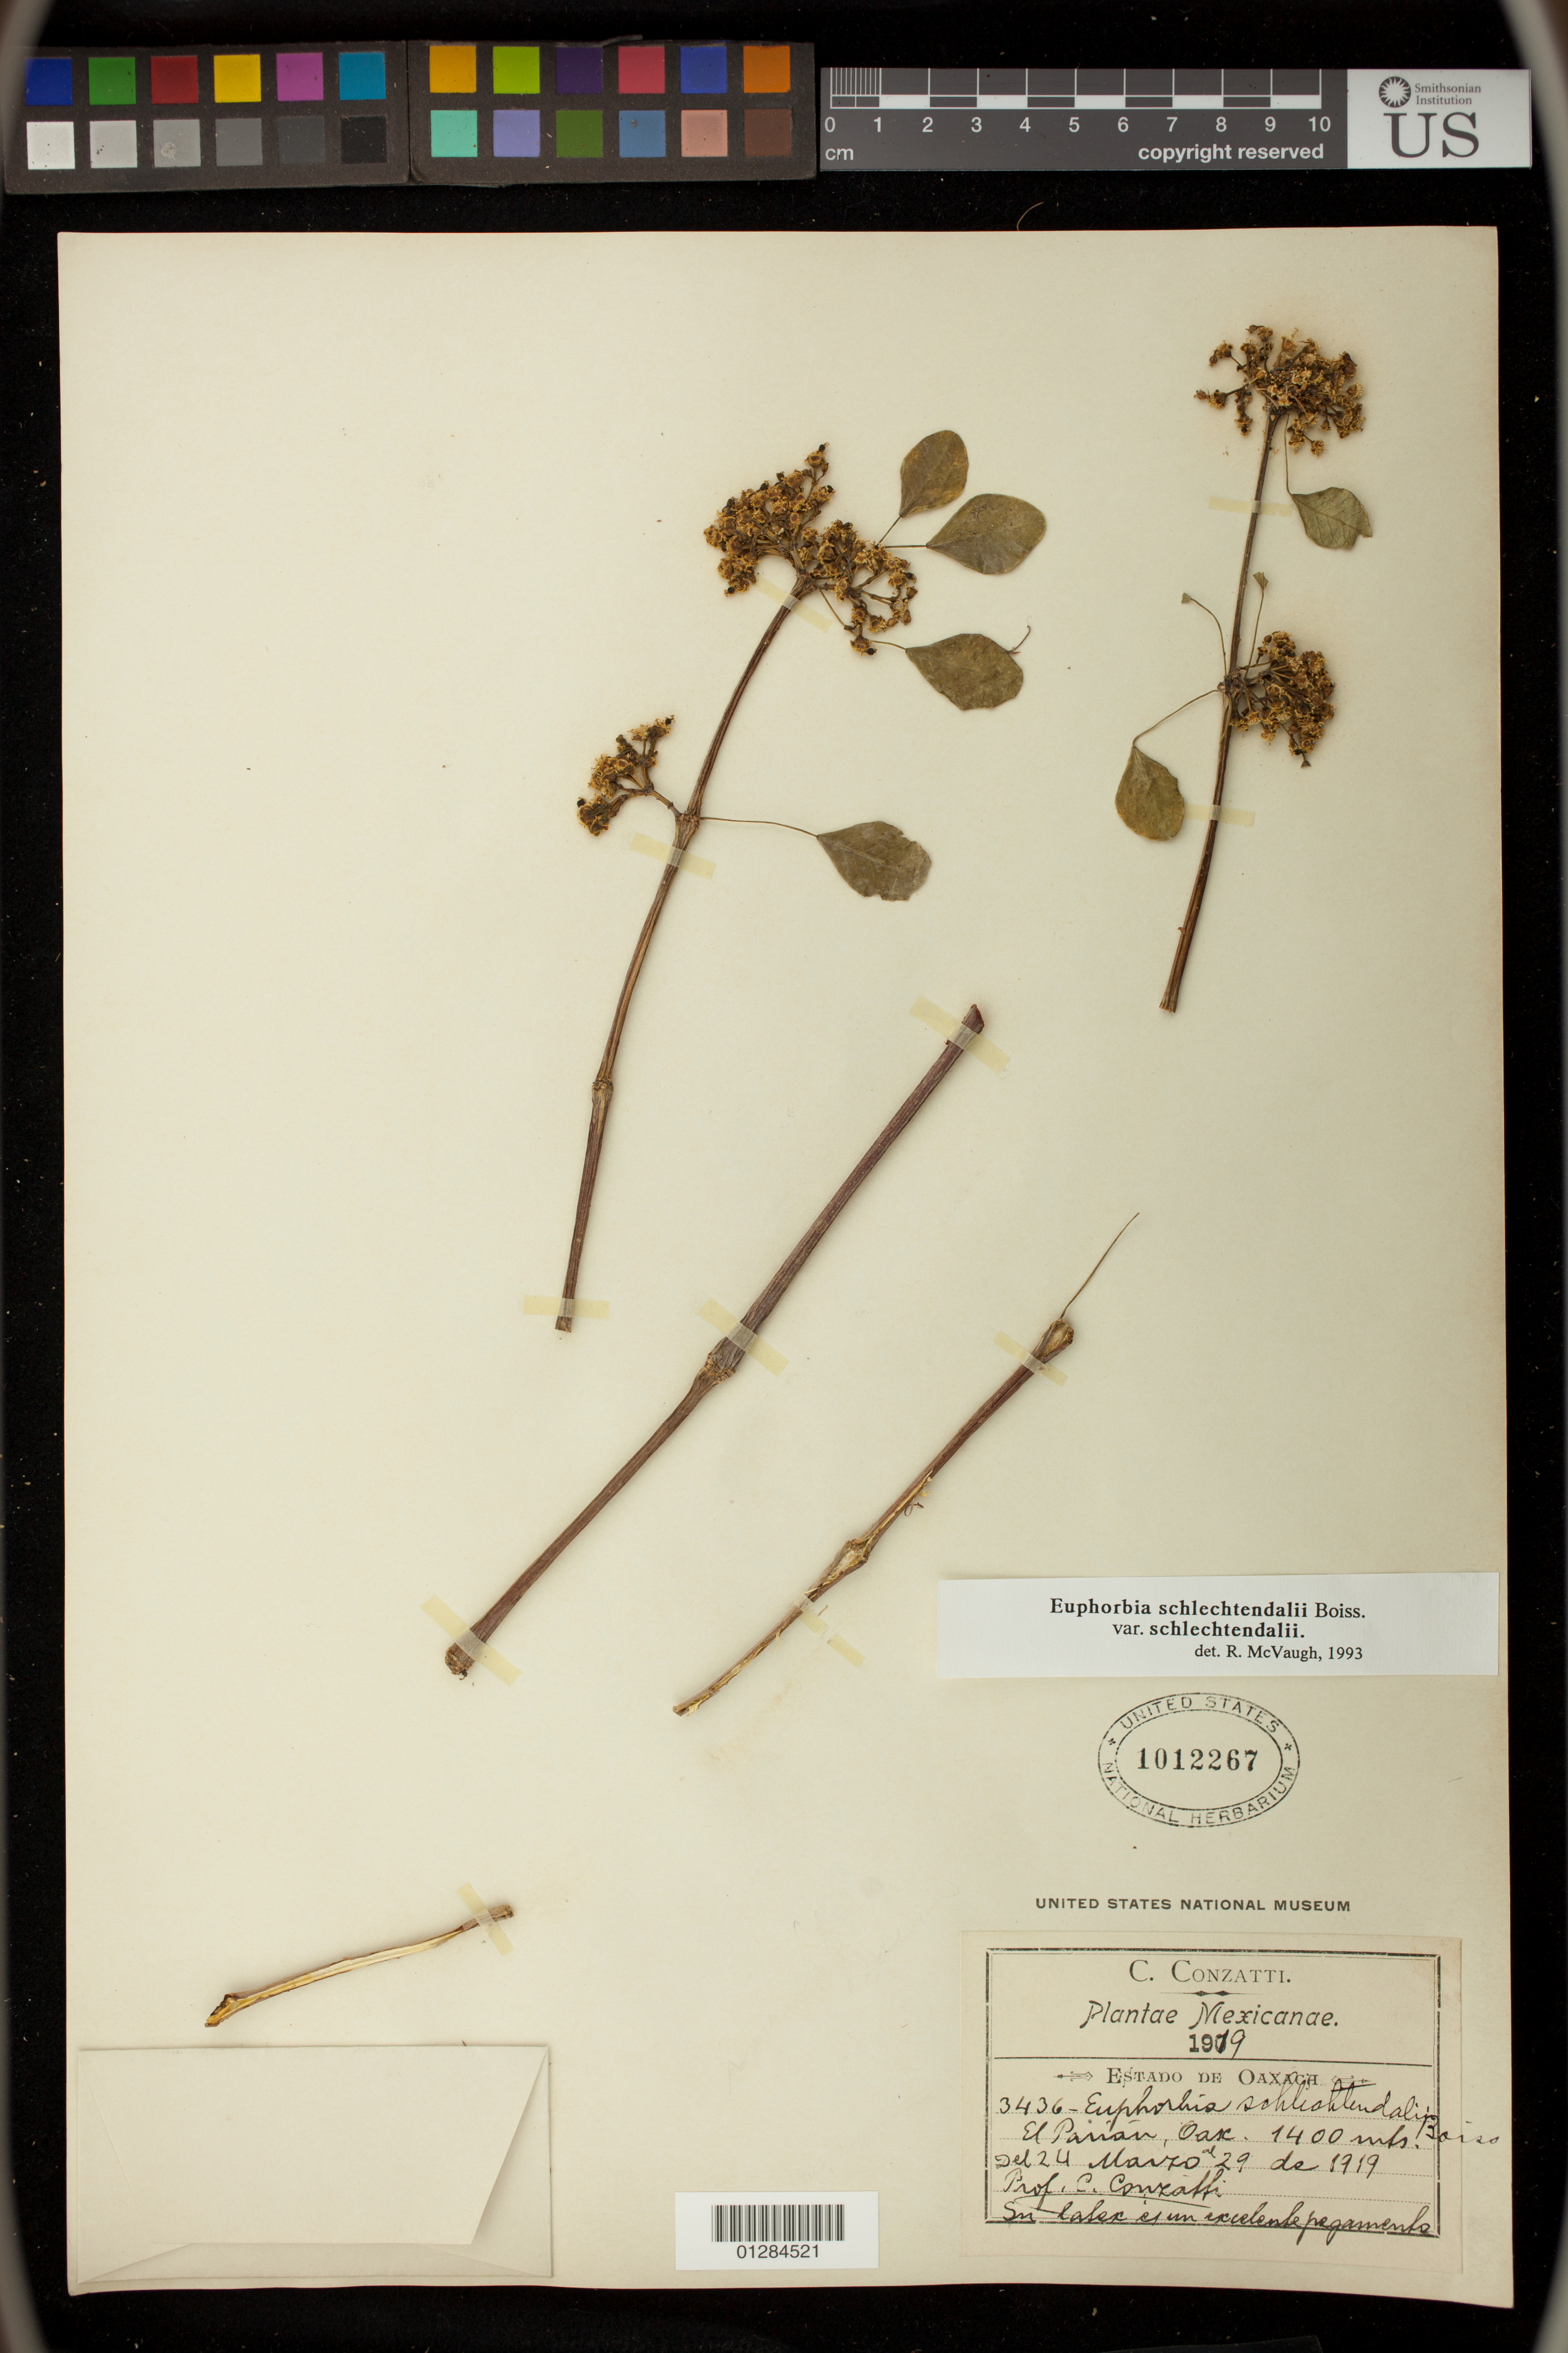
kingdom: Plantae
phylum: Tracheophyta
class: Magnoliopsida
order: Malpighiales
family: Euphorbiaceae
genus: Euphorbia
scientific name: Euphorbia schlechtendalii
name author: Boiss.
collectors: C. Conzatti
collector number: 3436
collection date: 1919-03-29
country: Mexico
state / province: Oaxaca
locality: El Parian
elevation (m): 1400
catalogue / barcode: US 1012267